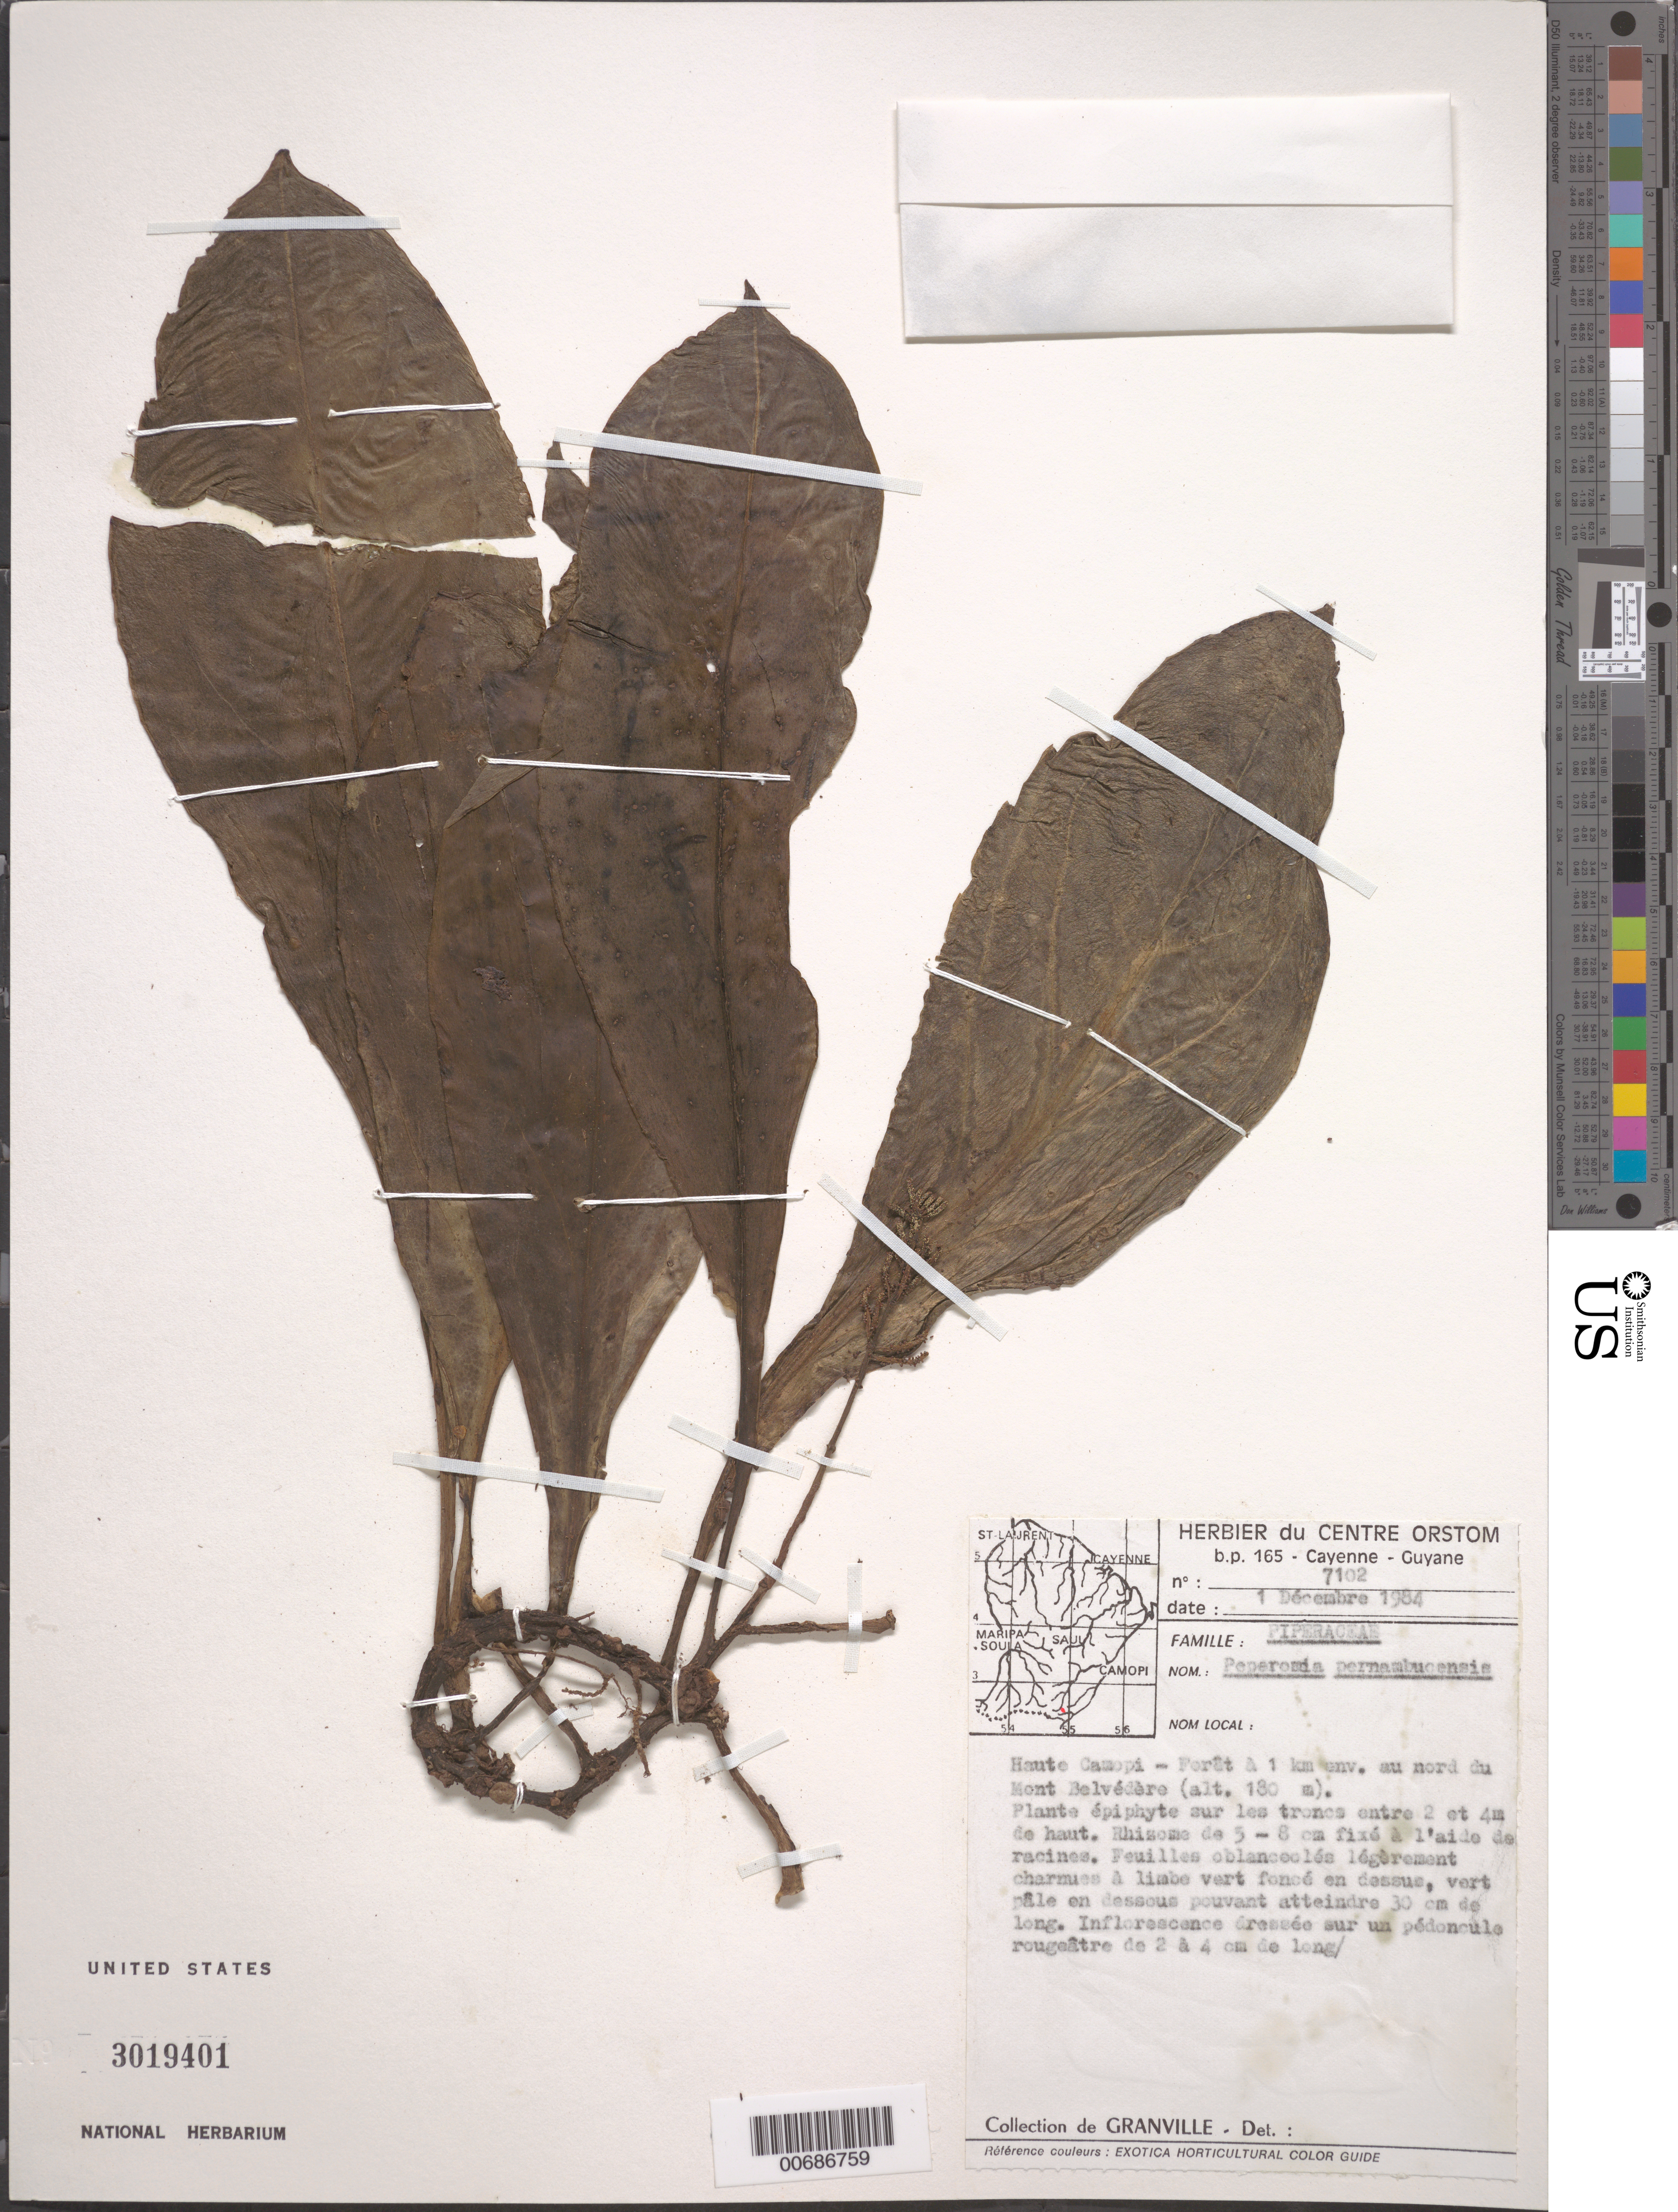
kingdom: Plantae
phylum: Tracheophyta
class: Magnoliopsida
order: Piperales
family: Piperaceae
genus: Peperomia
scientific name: Peperomia pernambucensis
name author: Miq.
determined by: Granville, J. J. de, (CAY), Institut de Recherche pour le Developpement (IRD) (FRENCH GUIANA)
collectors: J.-J. de Granville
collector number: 7102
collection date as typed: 1-Dec-84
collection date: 1984-12-01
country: French Guiana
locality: Mont Belvédère, haute Camopi, 1.5 km Nord du Mont Belvédère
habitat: Sur les troncs entre 2 et 4 m de haut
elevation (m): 180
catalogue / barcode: US 3019401